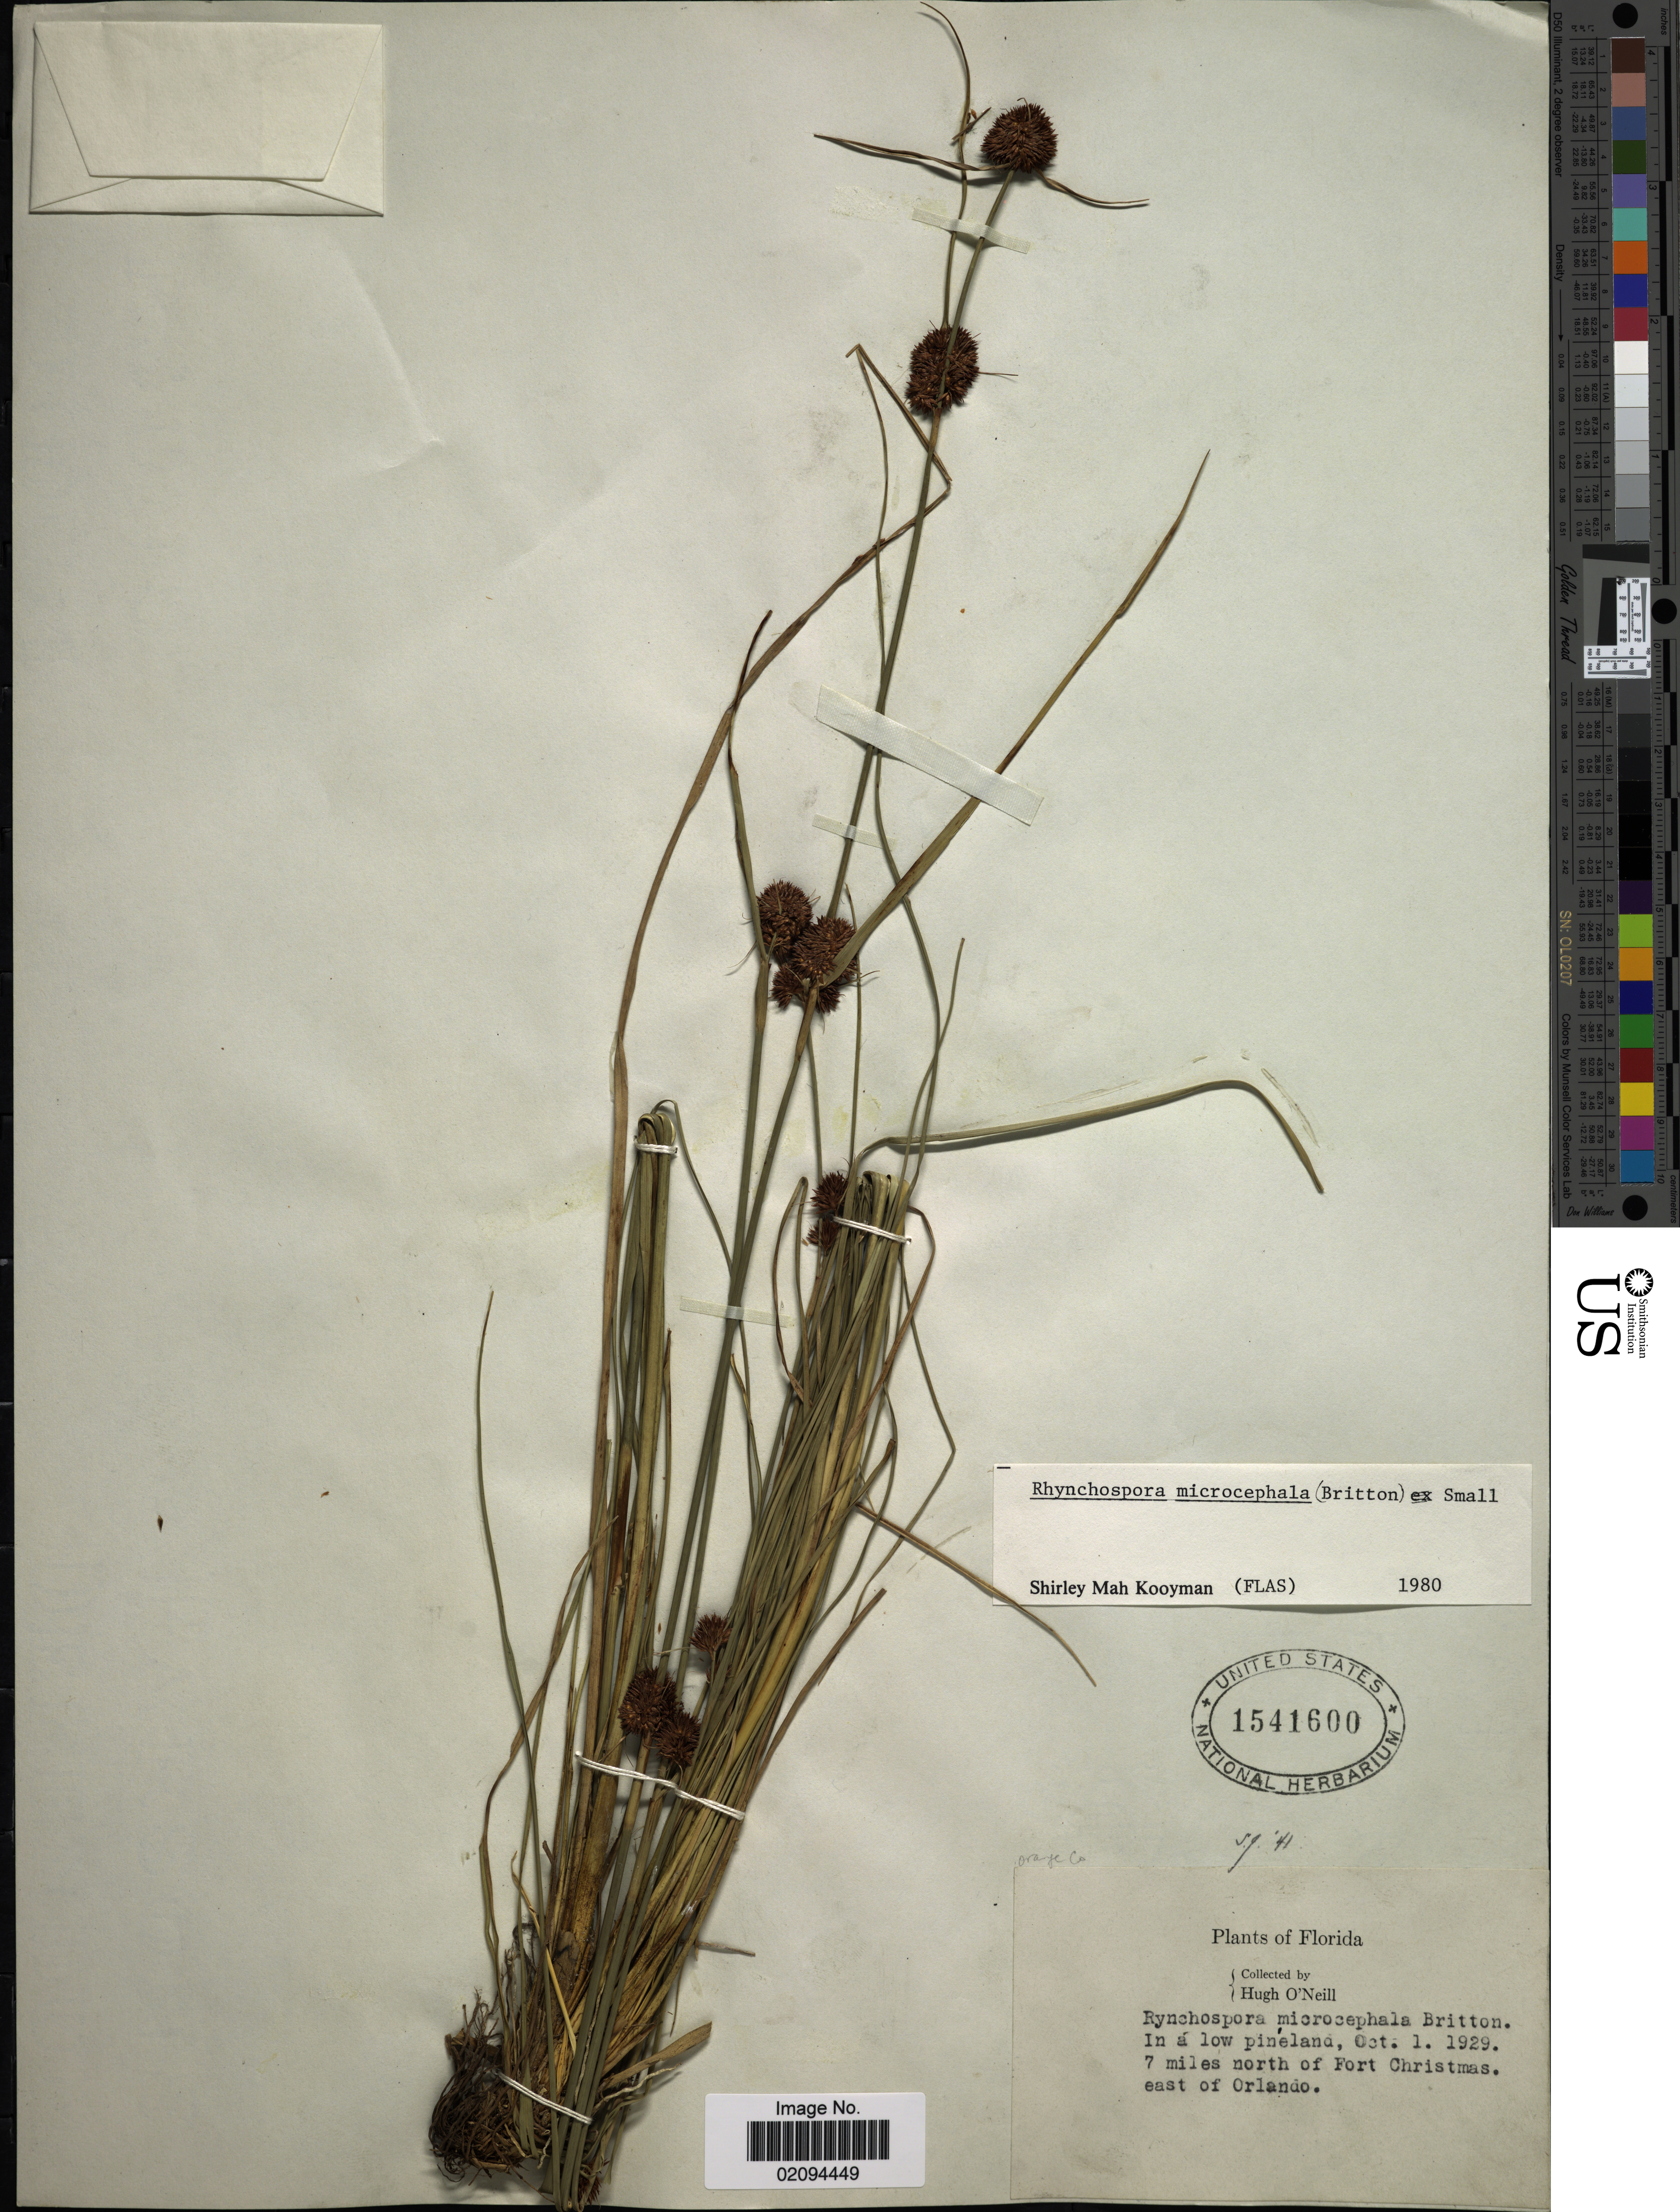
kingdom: Plantae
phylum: Tracheophyta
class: Liliopsida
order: Poales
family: Cyperaceae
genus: Rhynchospora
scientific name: Rhynchospora microcephala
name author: (Britton) Britton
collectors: H. O'Neill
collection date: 1929-10-01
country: United States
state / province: Florida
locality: In a low pineland, 7 miles north of Fort Christmas. east of Orlando. Orange County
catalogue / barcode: US 1541600